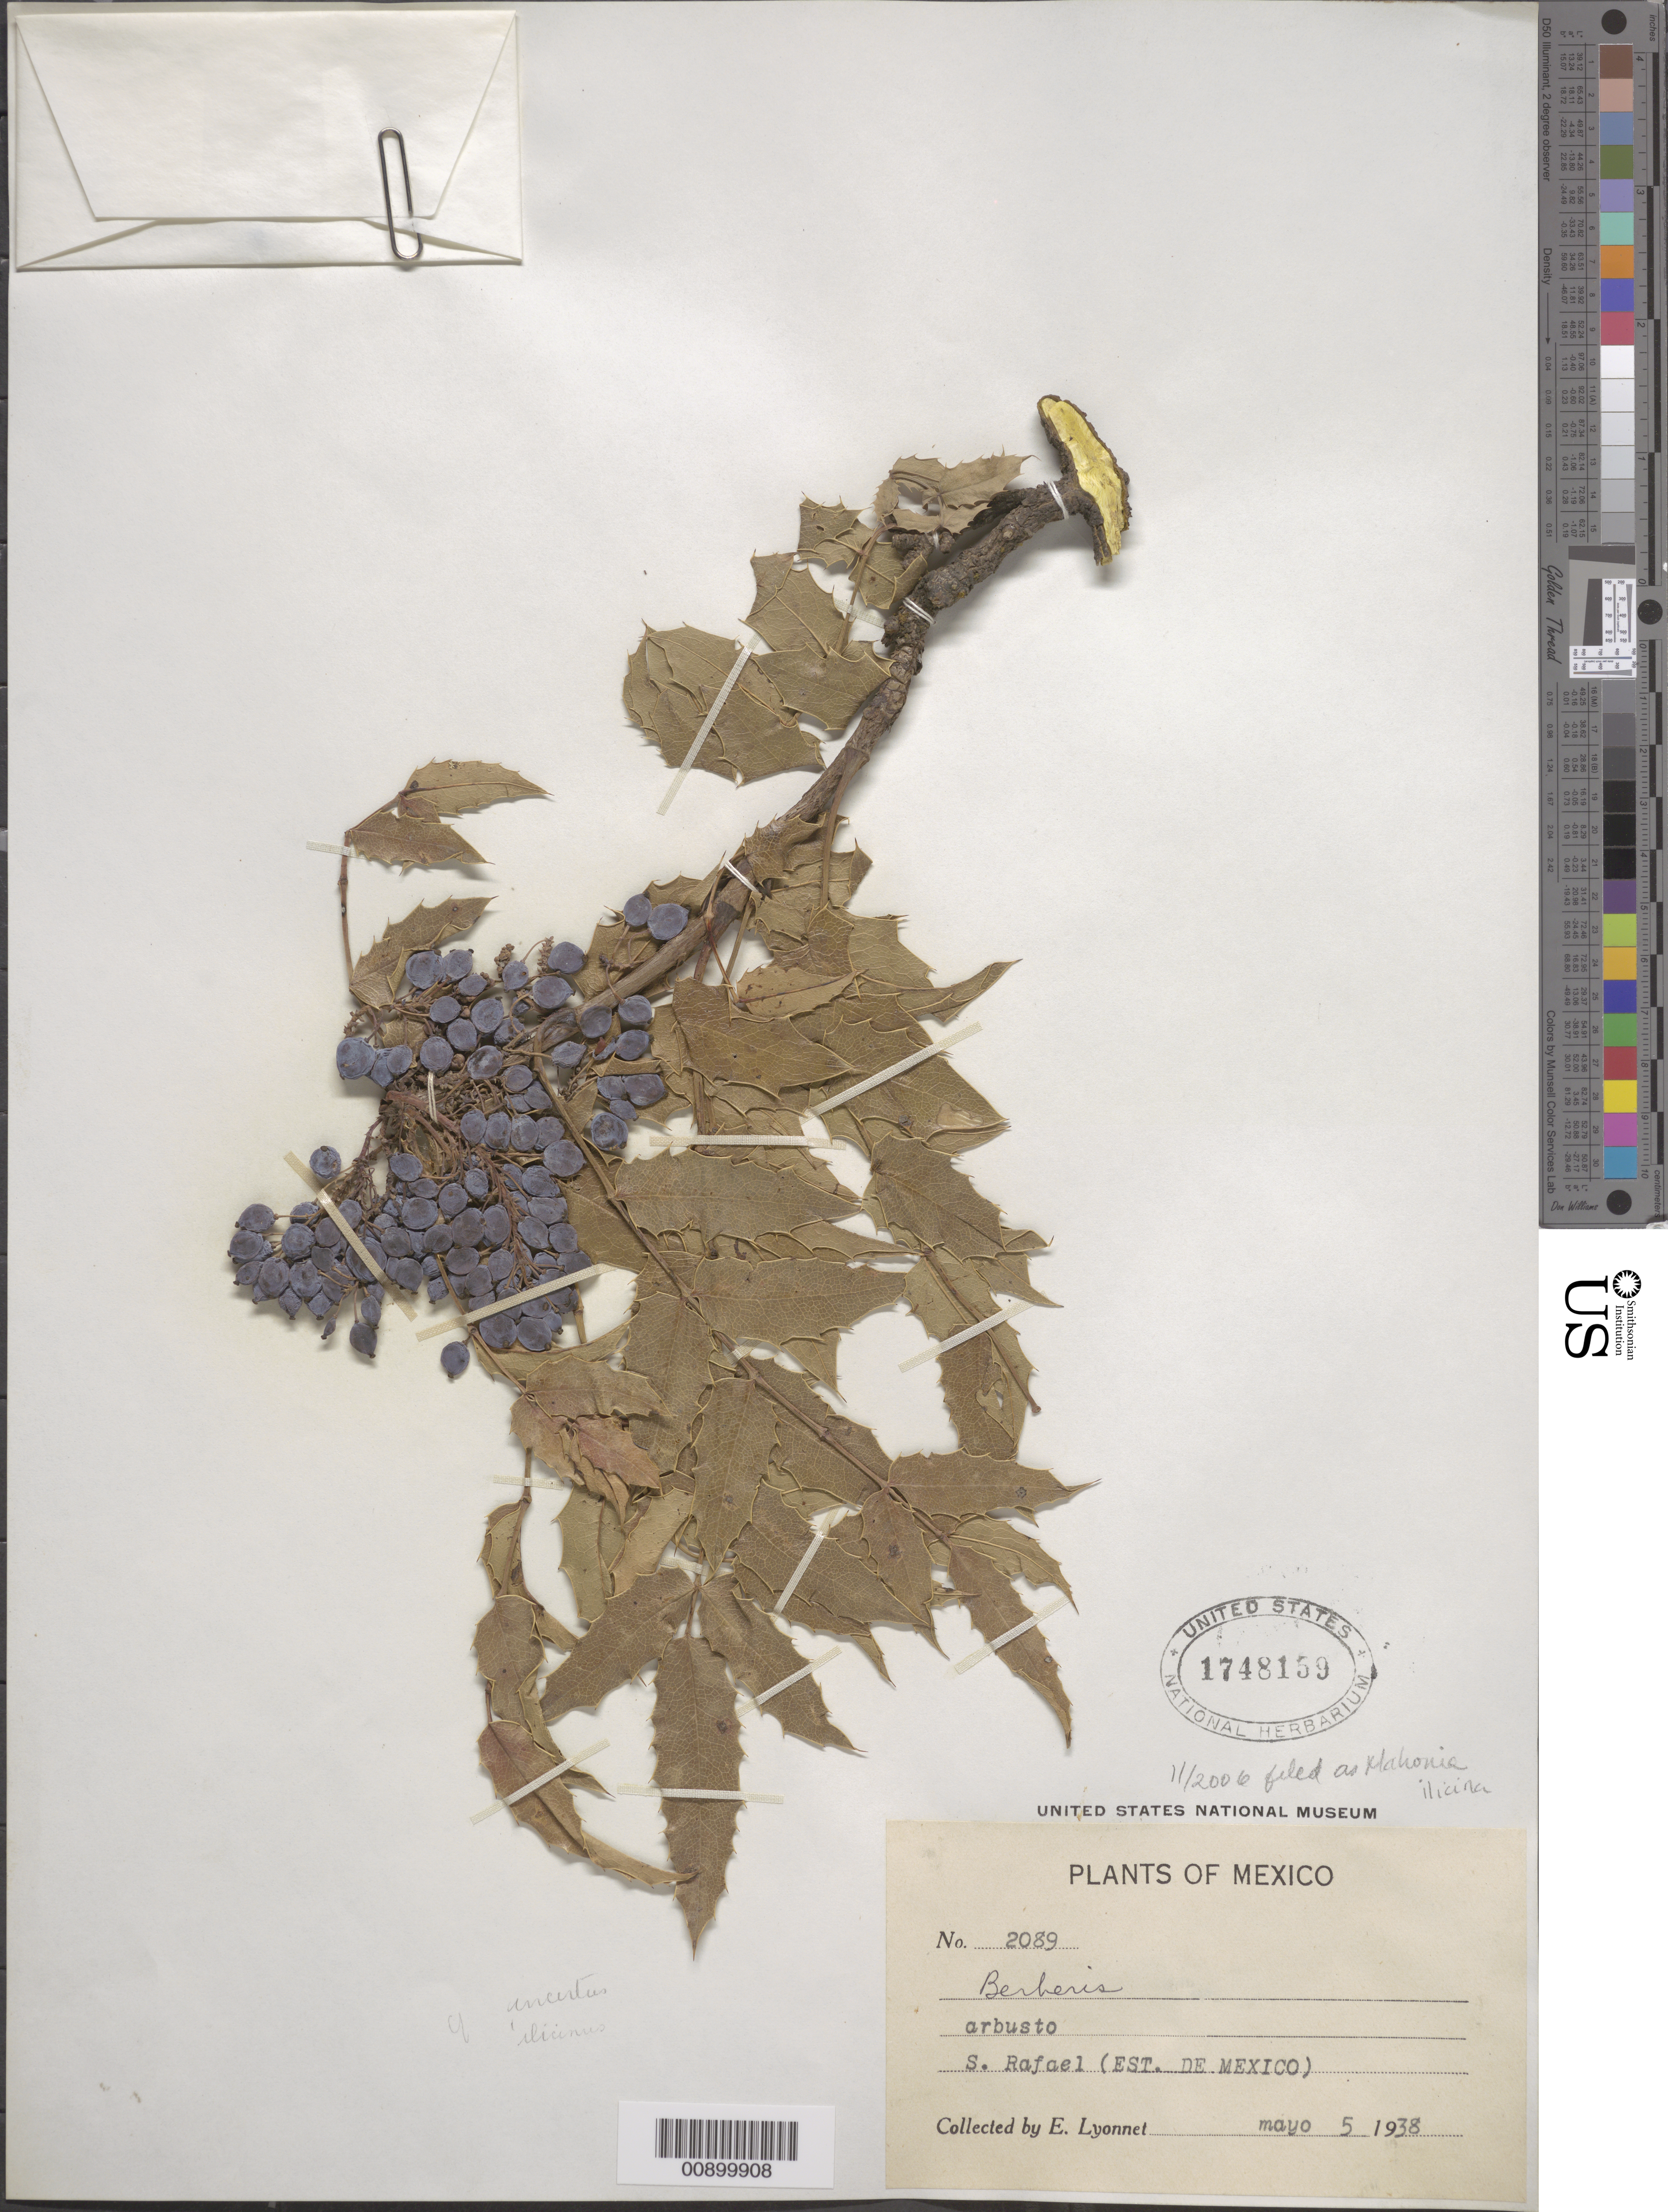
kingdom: Plantae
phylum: Tracheophyta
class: Magnoliopsida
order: Ranunculales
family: Berberidaceae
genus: Mahonia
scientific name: Mahonia ilicina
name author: Schltdl.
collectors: Bro. E. Lyonnet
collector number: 2089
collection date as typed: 05 May 1938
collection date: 1938-05-05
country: Mexico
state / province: México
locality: S. Rafael (Estado de Mexico).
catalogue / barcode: US 1748159